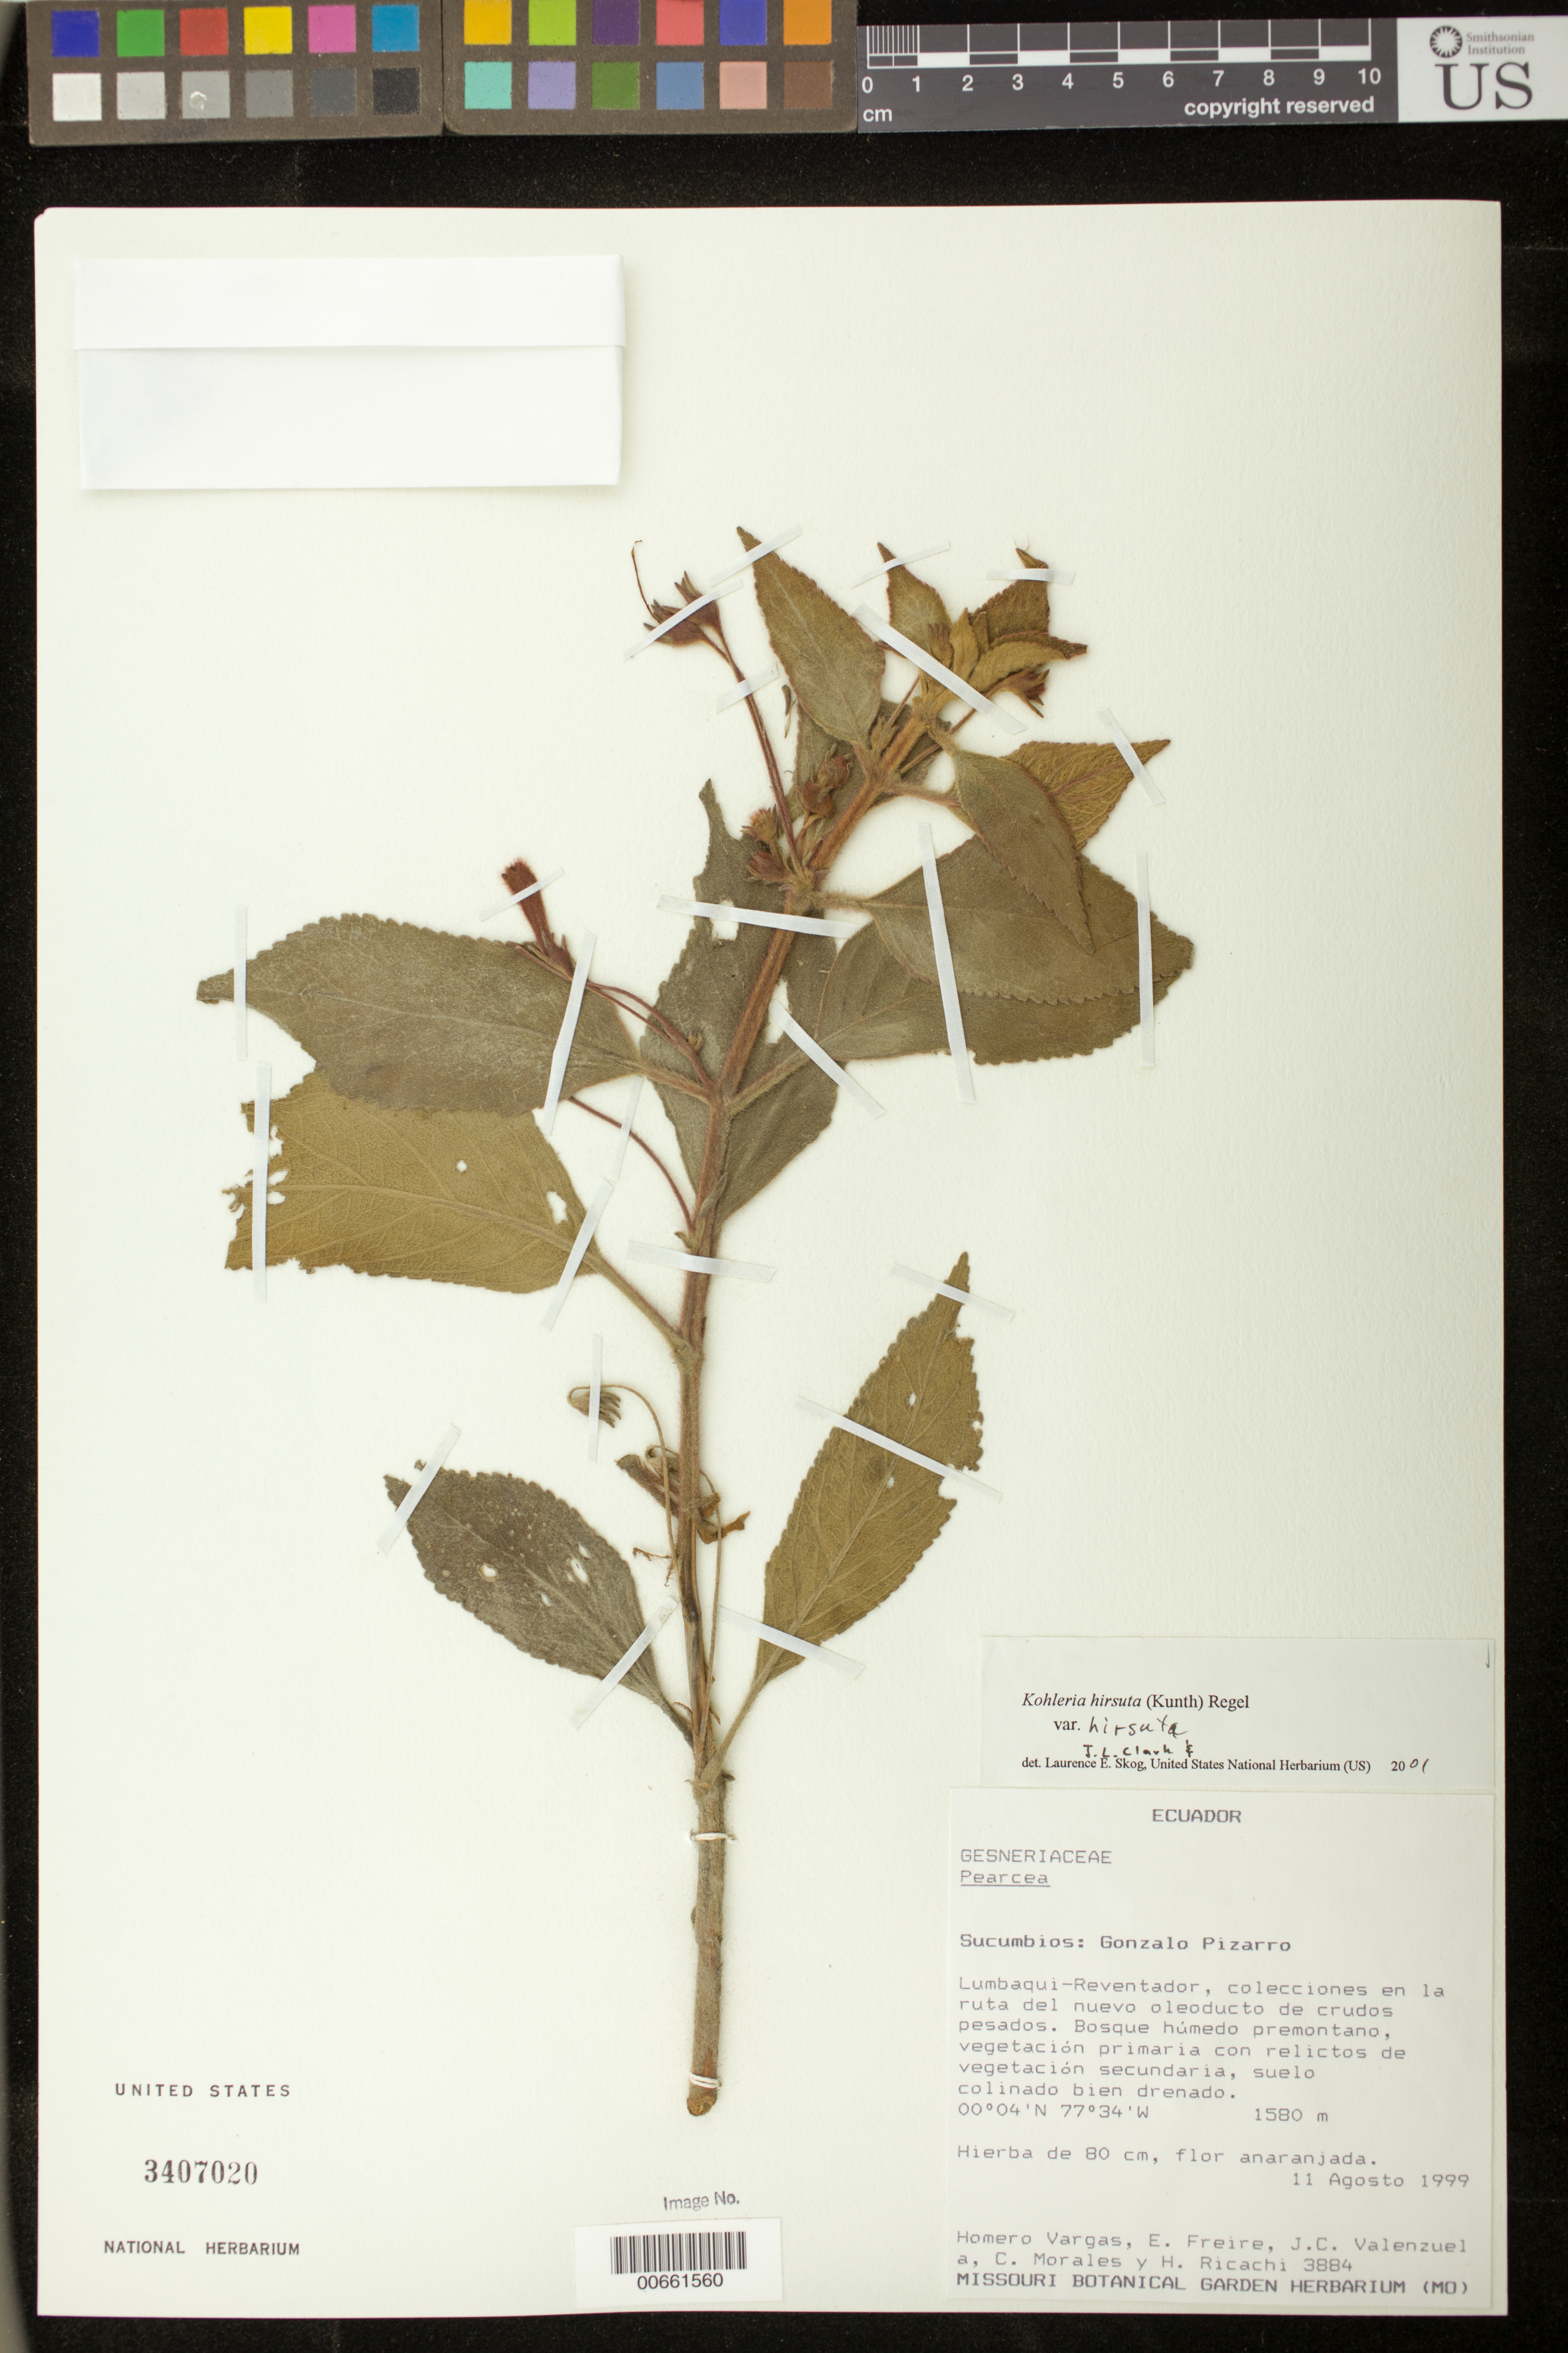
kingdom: Plantae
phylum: Tracheophyta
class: Magnoliopsida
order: Lamiales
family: Gesneriaceae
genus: Kohleria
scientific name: Kohleria hirsuta var. hirsuta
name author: (Kunth) Regel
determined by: Clark, J. L.; Skog, Laurence E.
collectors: H. Vargas, E. Freire, J. Valenzuela, C. Morales & H. Ricachi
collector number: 3884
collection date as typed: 11 Aug 1999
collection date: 1999-08-11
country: Ecuador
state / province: Sucumbíos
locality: Gonzalo Pizarro; Lumbaqui-Reventador, colecciones en la ruta del nuevo oleoducto de crudos pesados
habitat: Bosque húmedo premontano, vegetación primaria con relictos de vegetación secundaria, suelo colinado bien drenado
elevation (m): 1580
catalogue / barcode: US 3407020